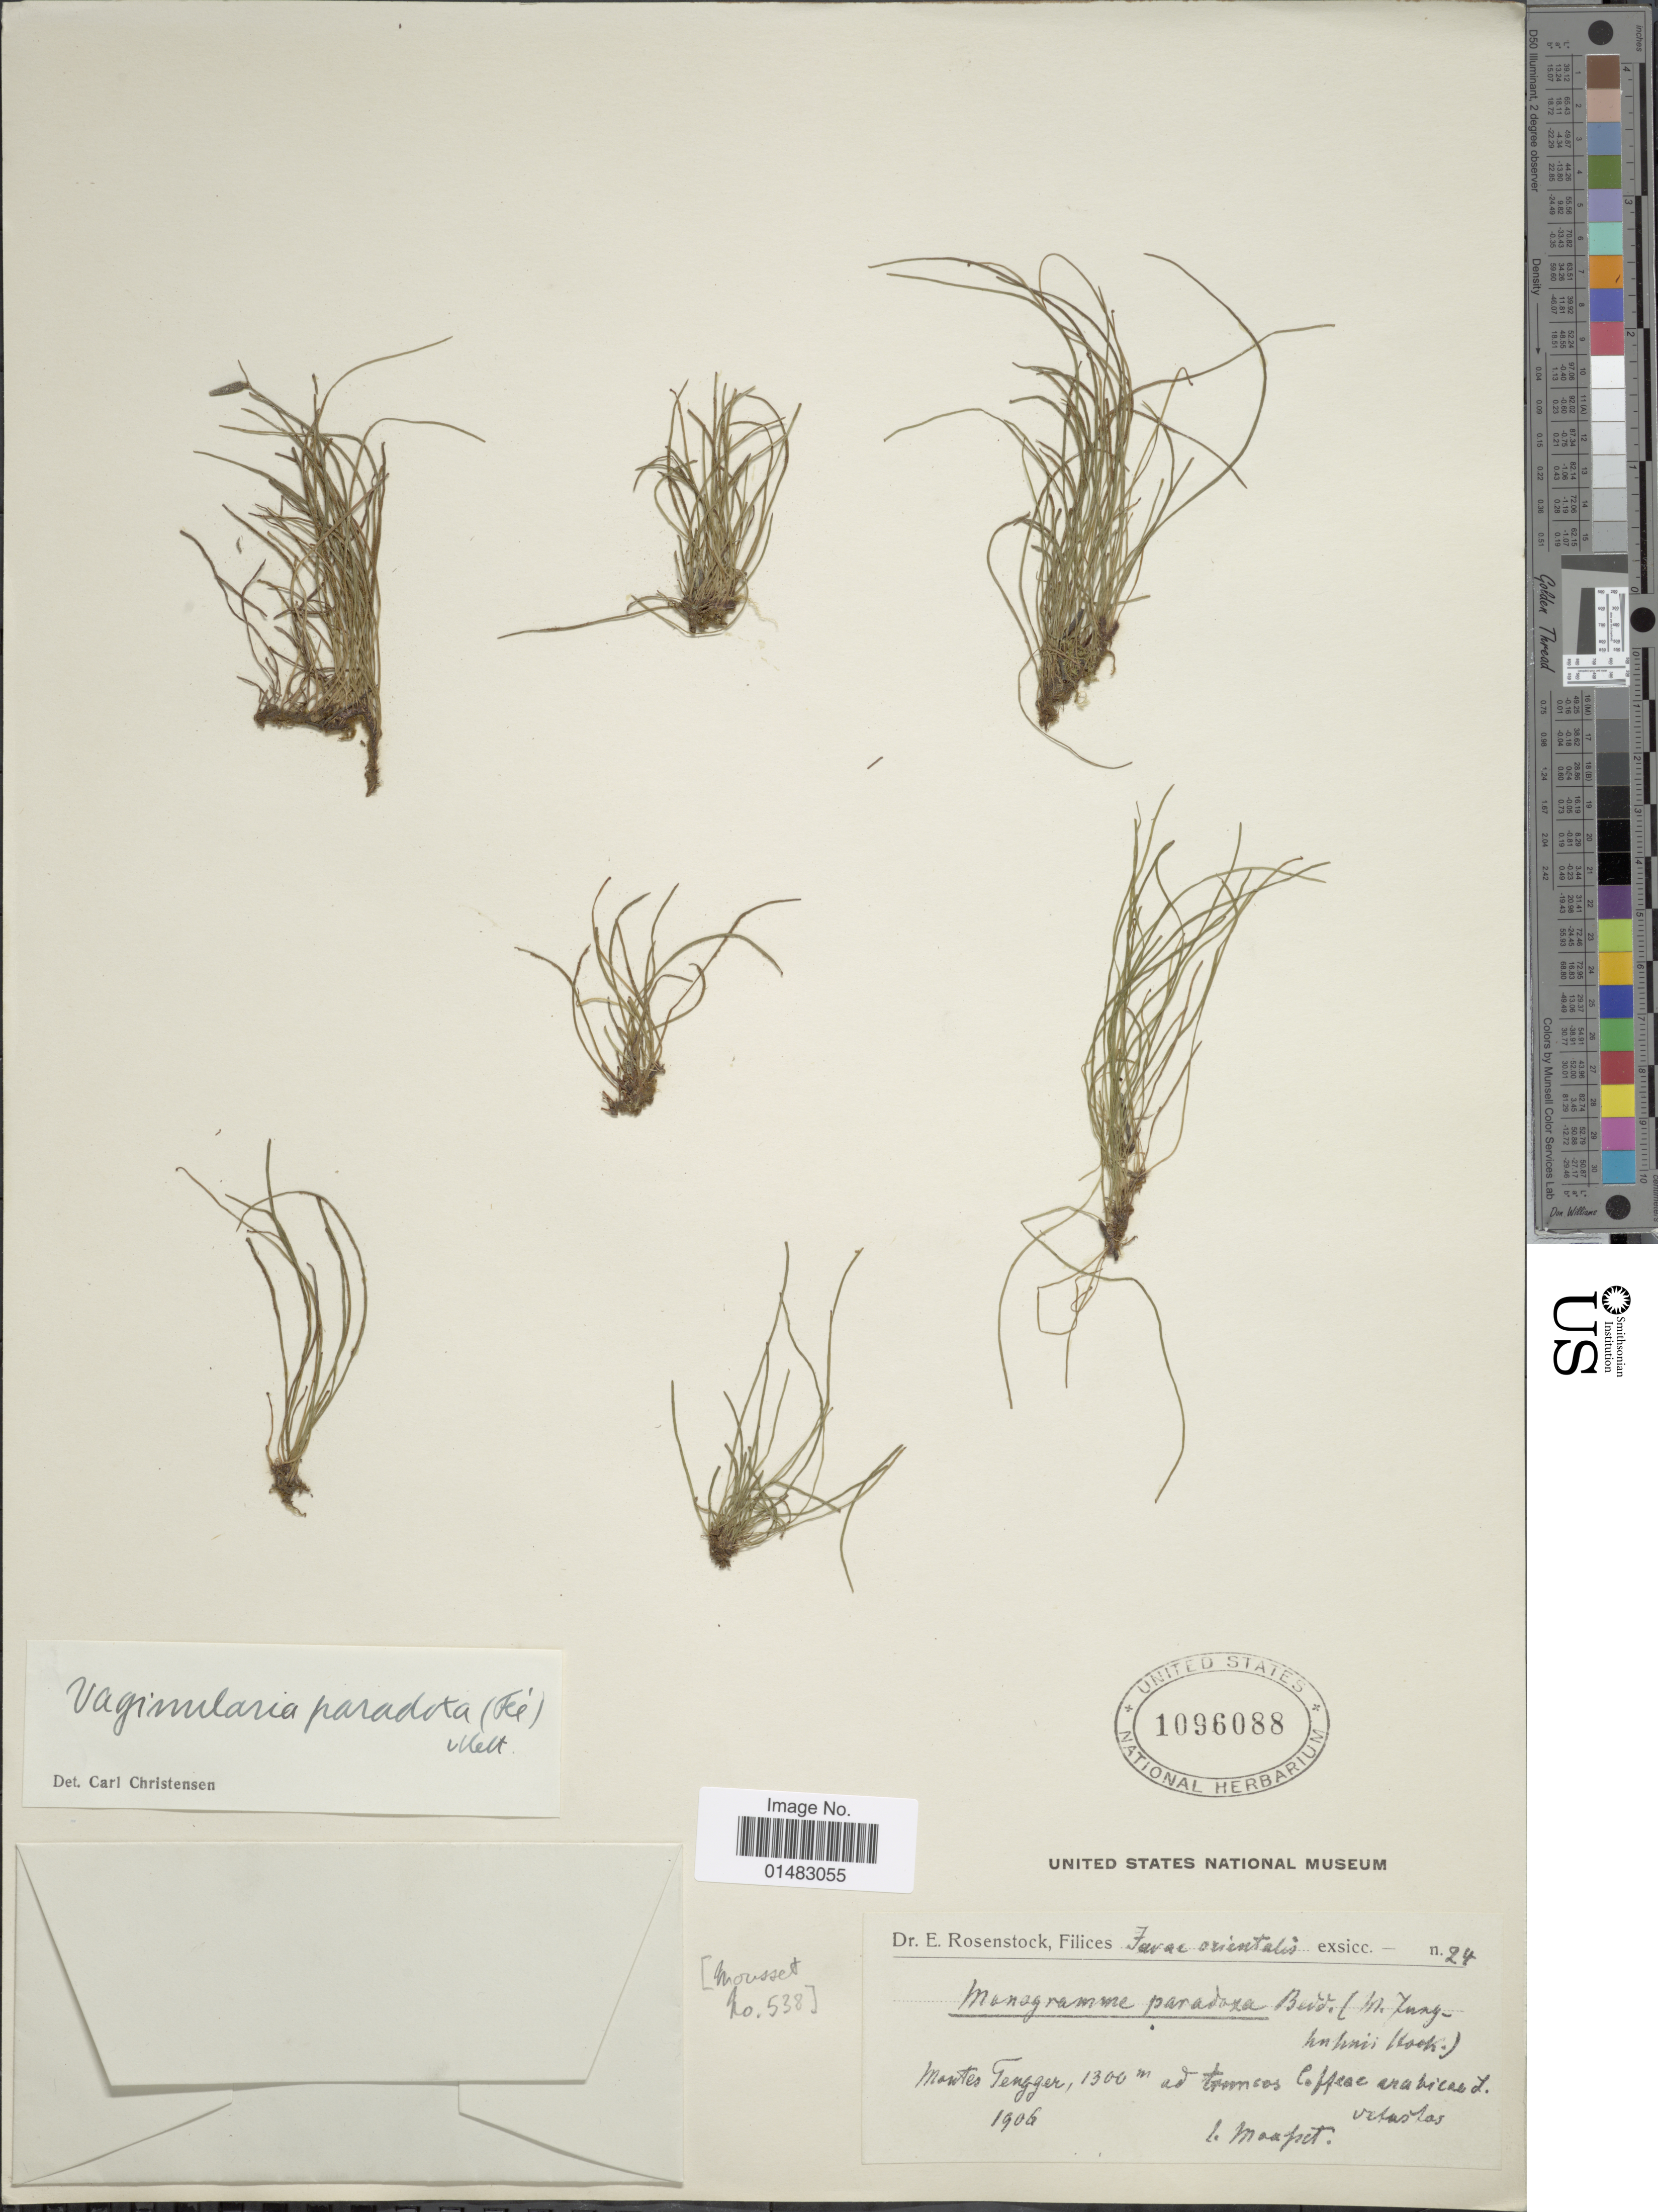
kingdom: Plantae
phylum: Tracheophyta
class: Polypodiopsida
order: Polypodiales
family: Pteridaceae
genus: Vaginularia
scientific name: Vaginularia paradoxa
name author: (Fée) Mett. ex Miq.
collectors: Mousset, --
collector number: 24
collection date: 1906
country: Indonesia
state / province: Java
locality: Montes Tengger, ad trancos Coffeae arabicae L. vetustas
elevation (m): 1300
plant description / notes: Corrected "Mantes Tengger, as tremsos Coffea enabisust" to Montes Tengger, ad trancos Coffeae arabicae L. vetustas.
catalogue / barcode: US 1096088